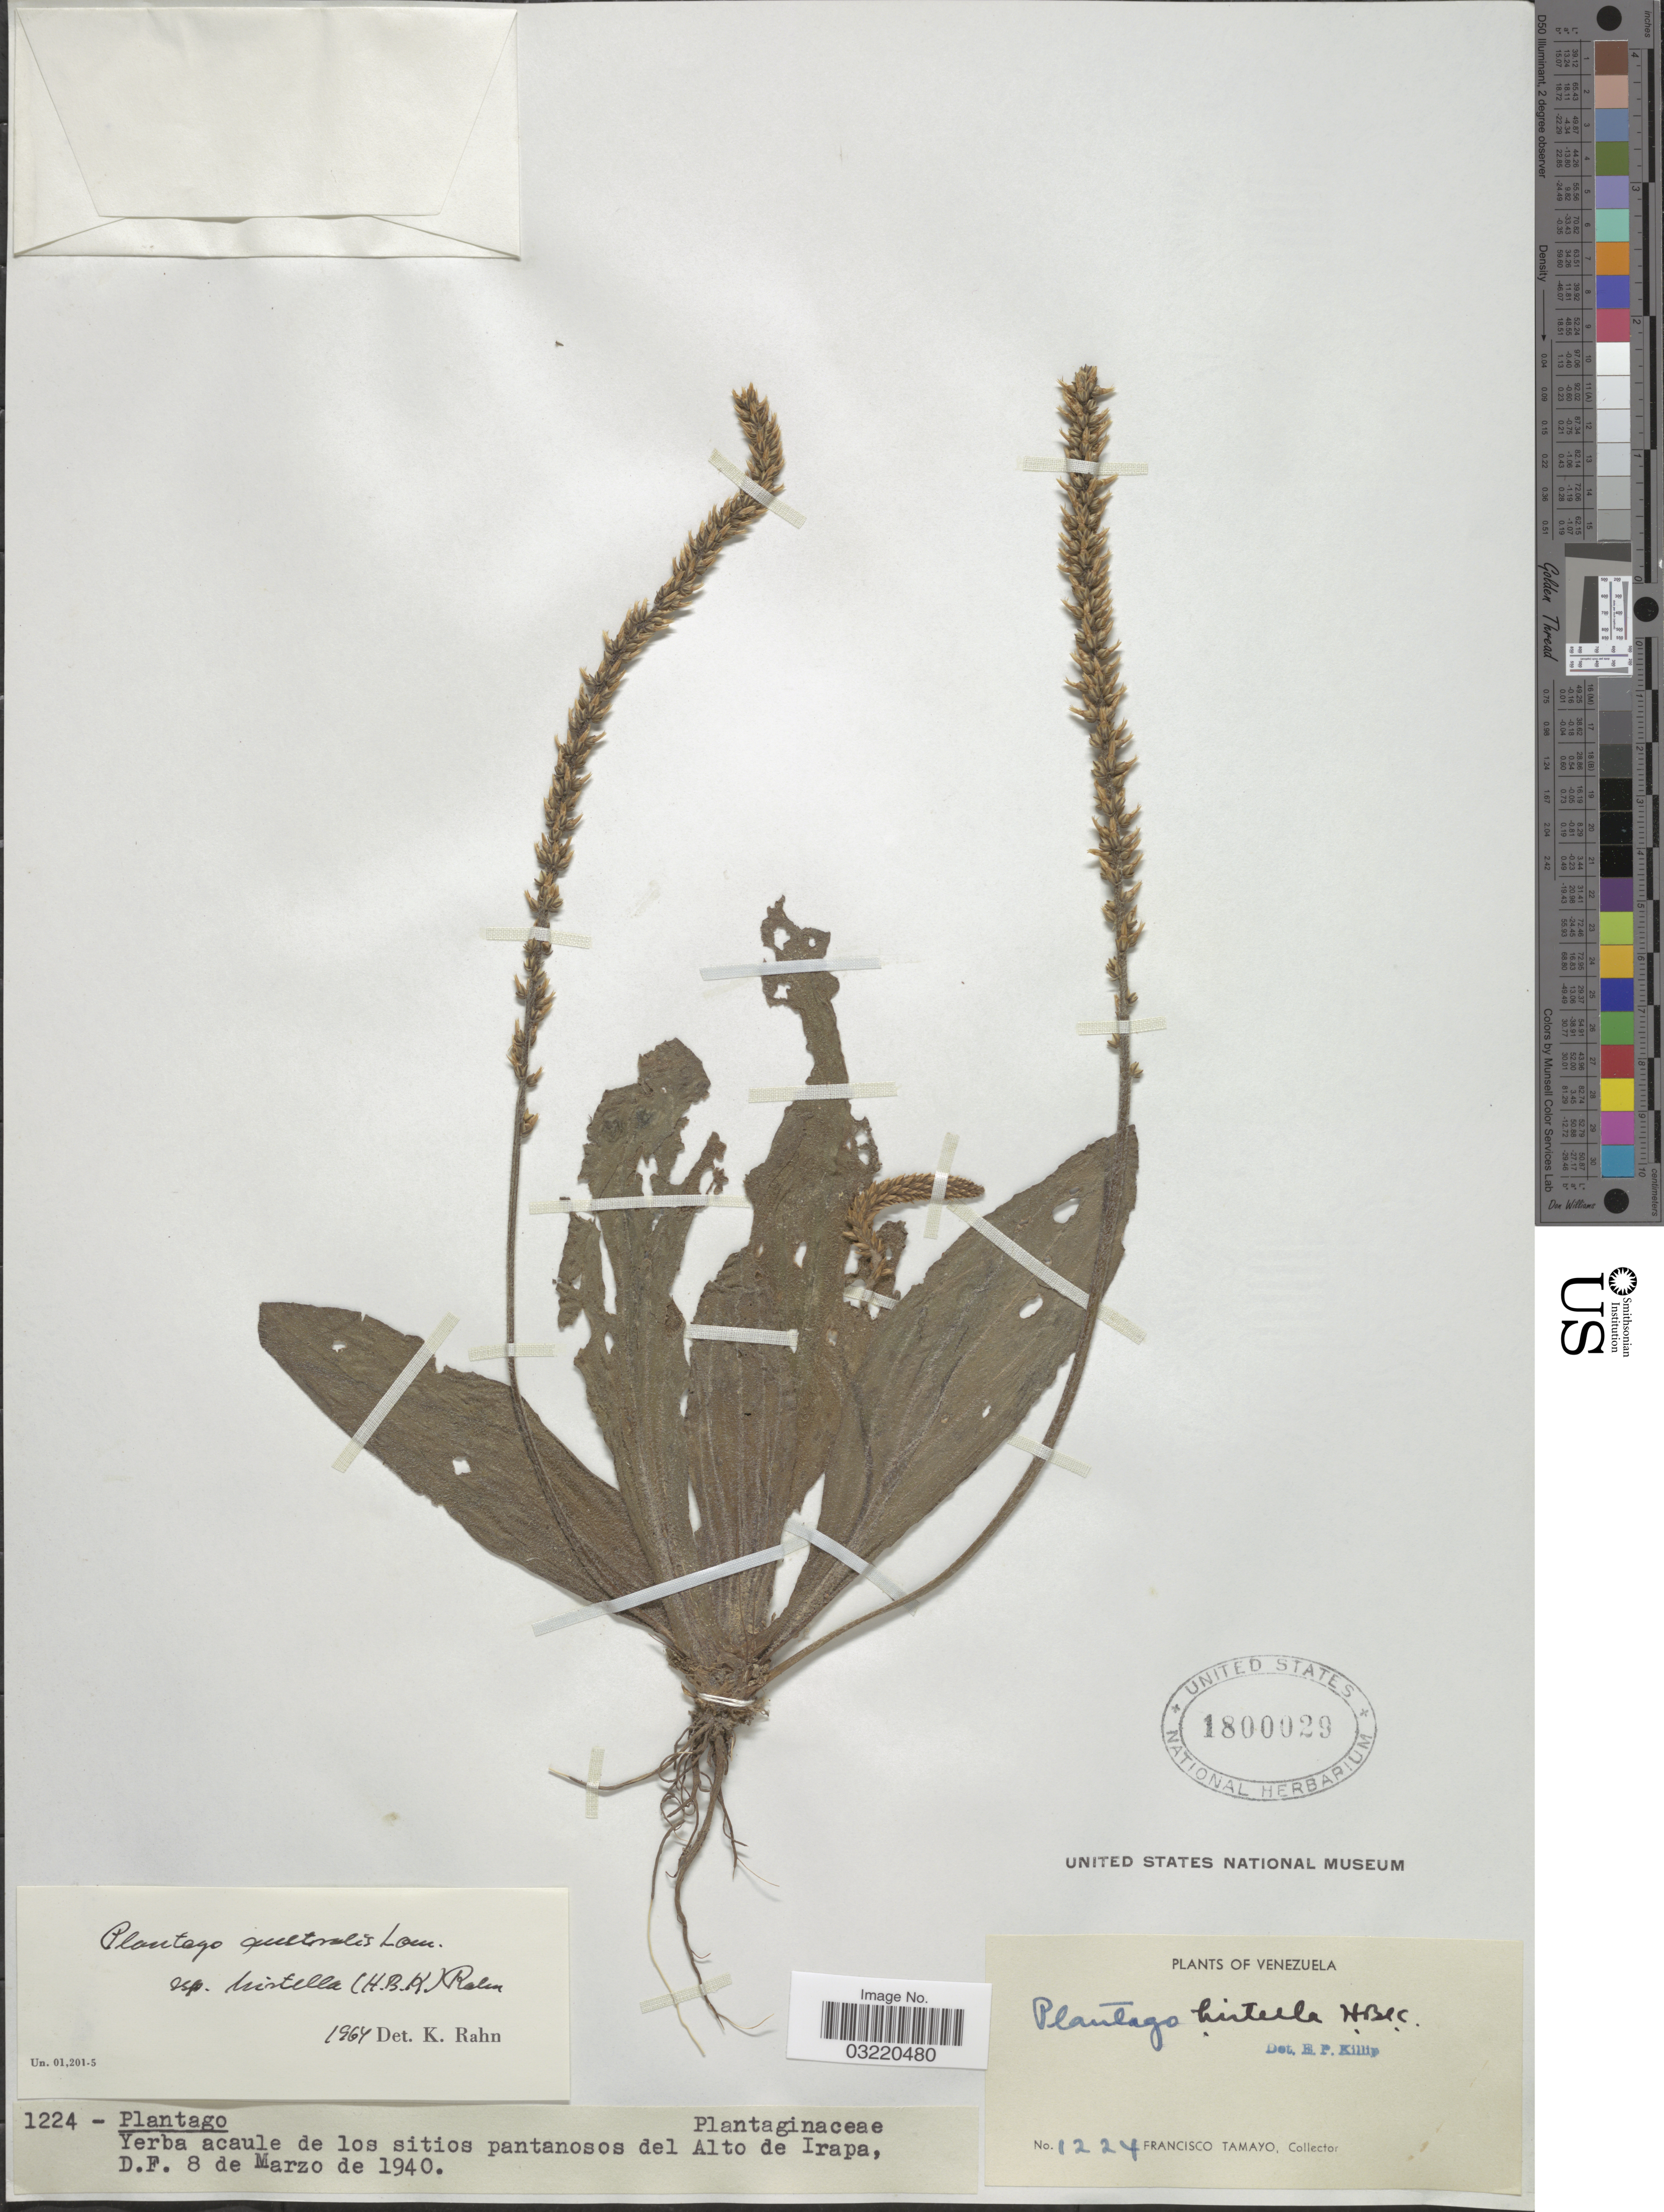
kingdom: Plantae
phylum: Tracheophyta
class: Magnoliopsida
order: Lamiales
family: Plantaginaceae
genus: Plantago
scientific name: Plantago australis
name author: Lam.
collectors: F. Tamayo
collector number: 1224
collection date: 1940-03-08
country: Venezuela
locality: Yerba acaule de los sitios pantanosos del Alto de Irapa, D. F.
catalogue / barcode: US 1800029